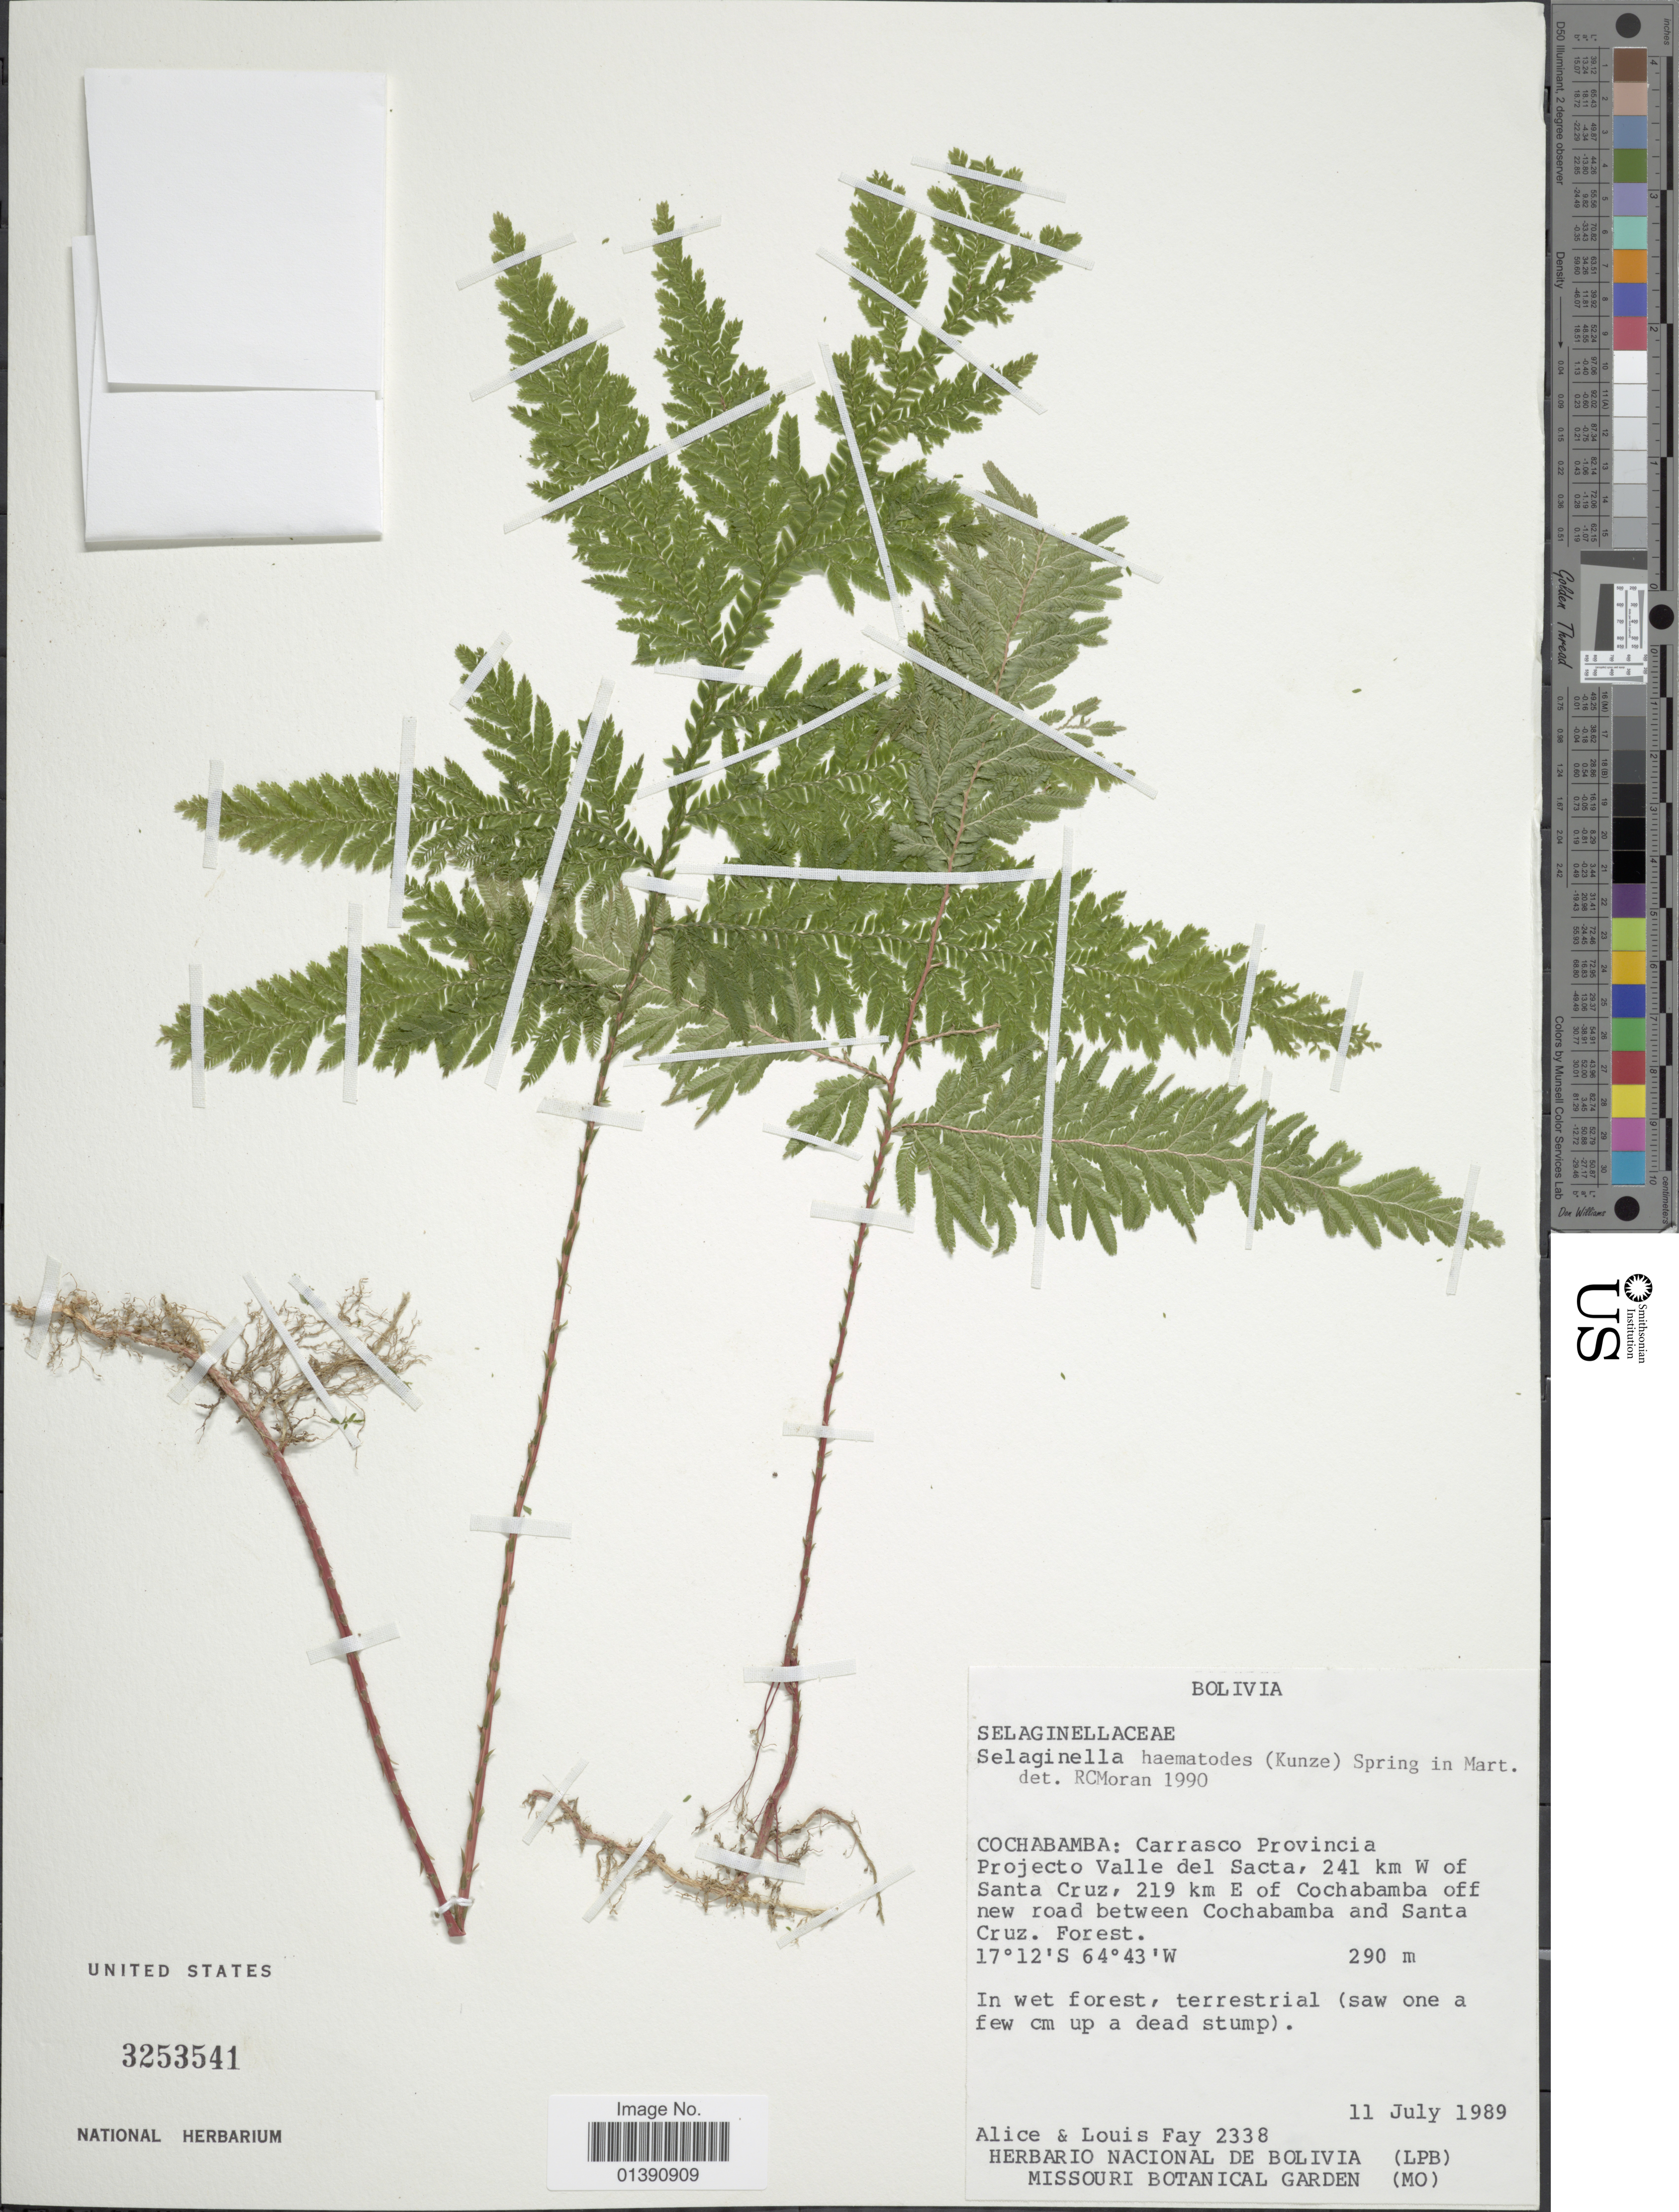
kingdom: Plantae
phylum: Tracheophyta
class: Lycopodiopsida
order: Selaginellales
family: Selaginellaceae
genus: Selaginella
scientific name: Selaginella haematodes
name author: (Kunze) Spring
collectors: A. Fay & L. Fay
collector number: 2338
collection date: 1989-07-11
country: Bolivia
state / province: Cochabamba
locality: Carrasco Provincia Projecto Valle del Sacta, 241 km W of Santa Cruz, 219 km E of Cochabamba off new road between Cochabamba and Santa Cruz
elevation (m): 290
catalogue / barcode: US 3253541